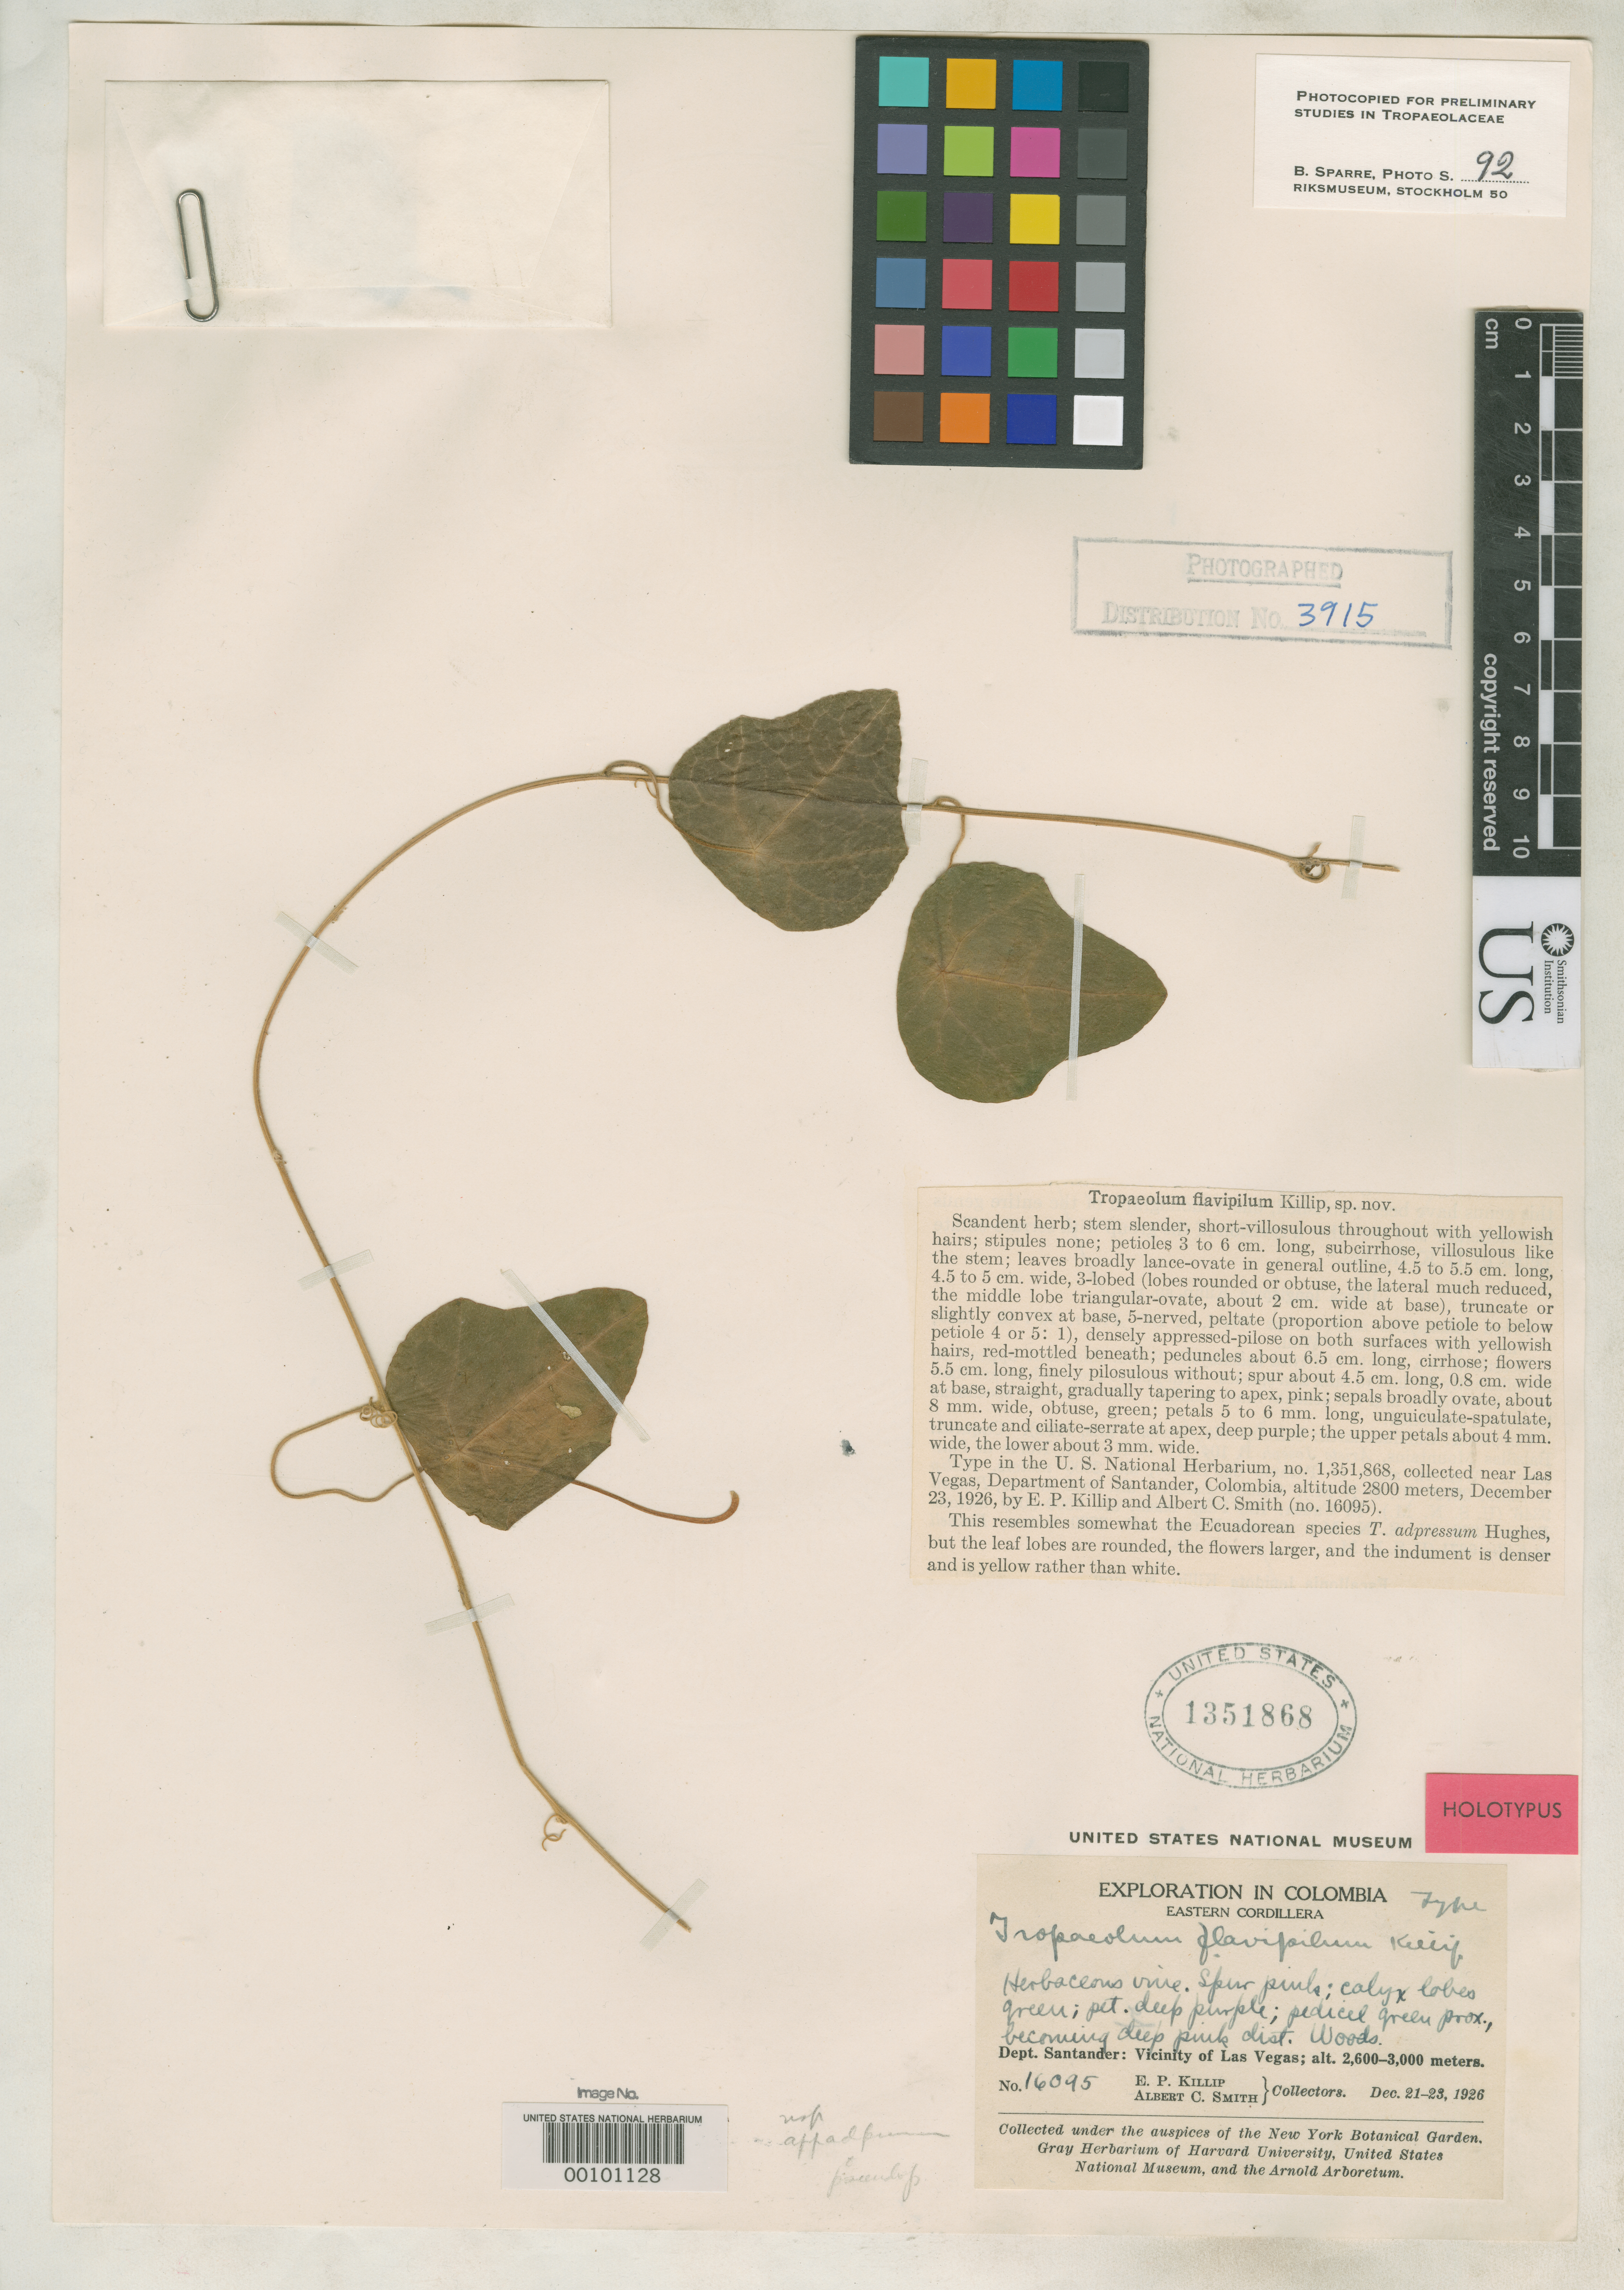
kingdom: Plantae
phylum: Tracheophyta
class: Magnoliopsida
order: Brassicales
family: Tropaeolaceae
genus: Tropaeolum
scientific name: Tropaeolum flavipilum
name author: Killip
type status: Holotype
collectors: E. P. Killip & A. C. Smith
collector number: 16095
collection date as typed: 23 Dec 1926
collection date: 1926-12-23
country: Colombia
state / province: Santander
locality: Near Las Vegas.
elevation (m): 2800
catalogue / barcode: US 1351868